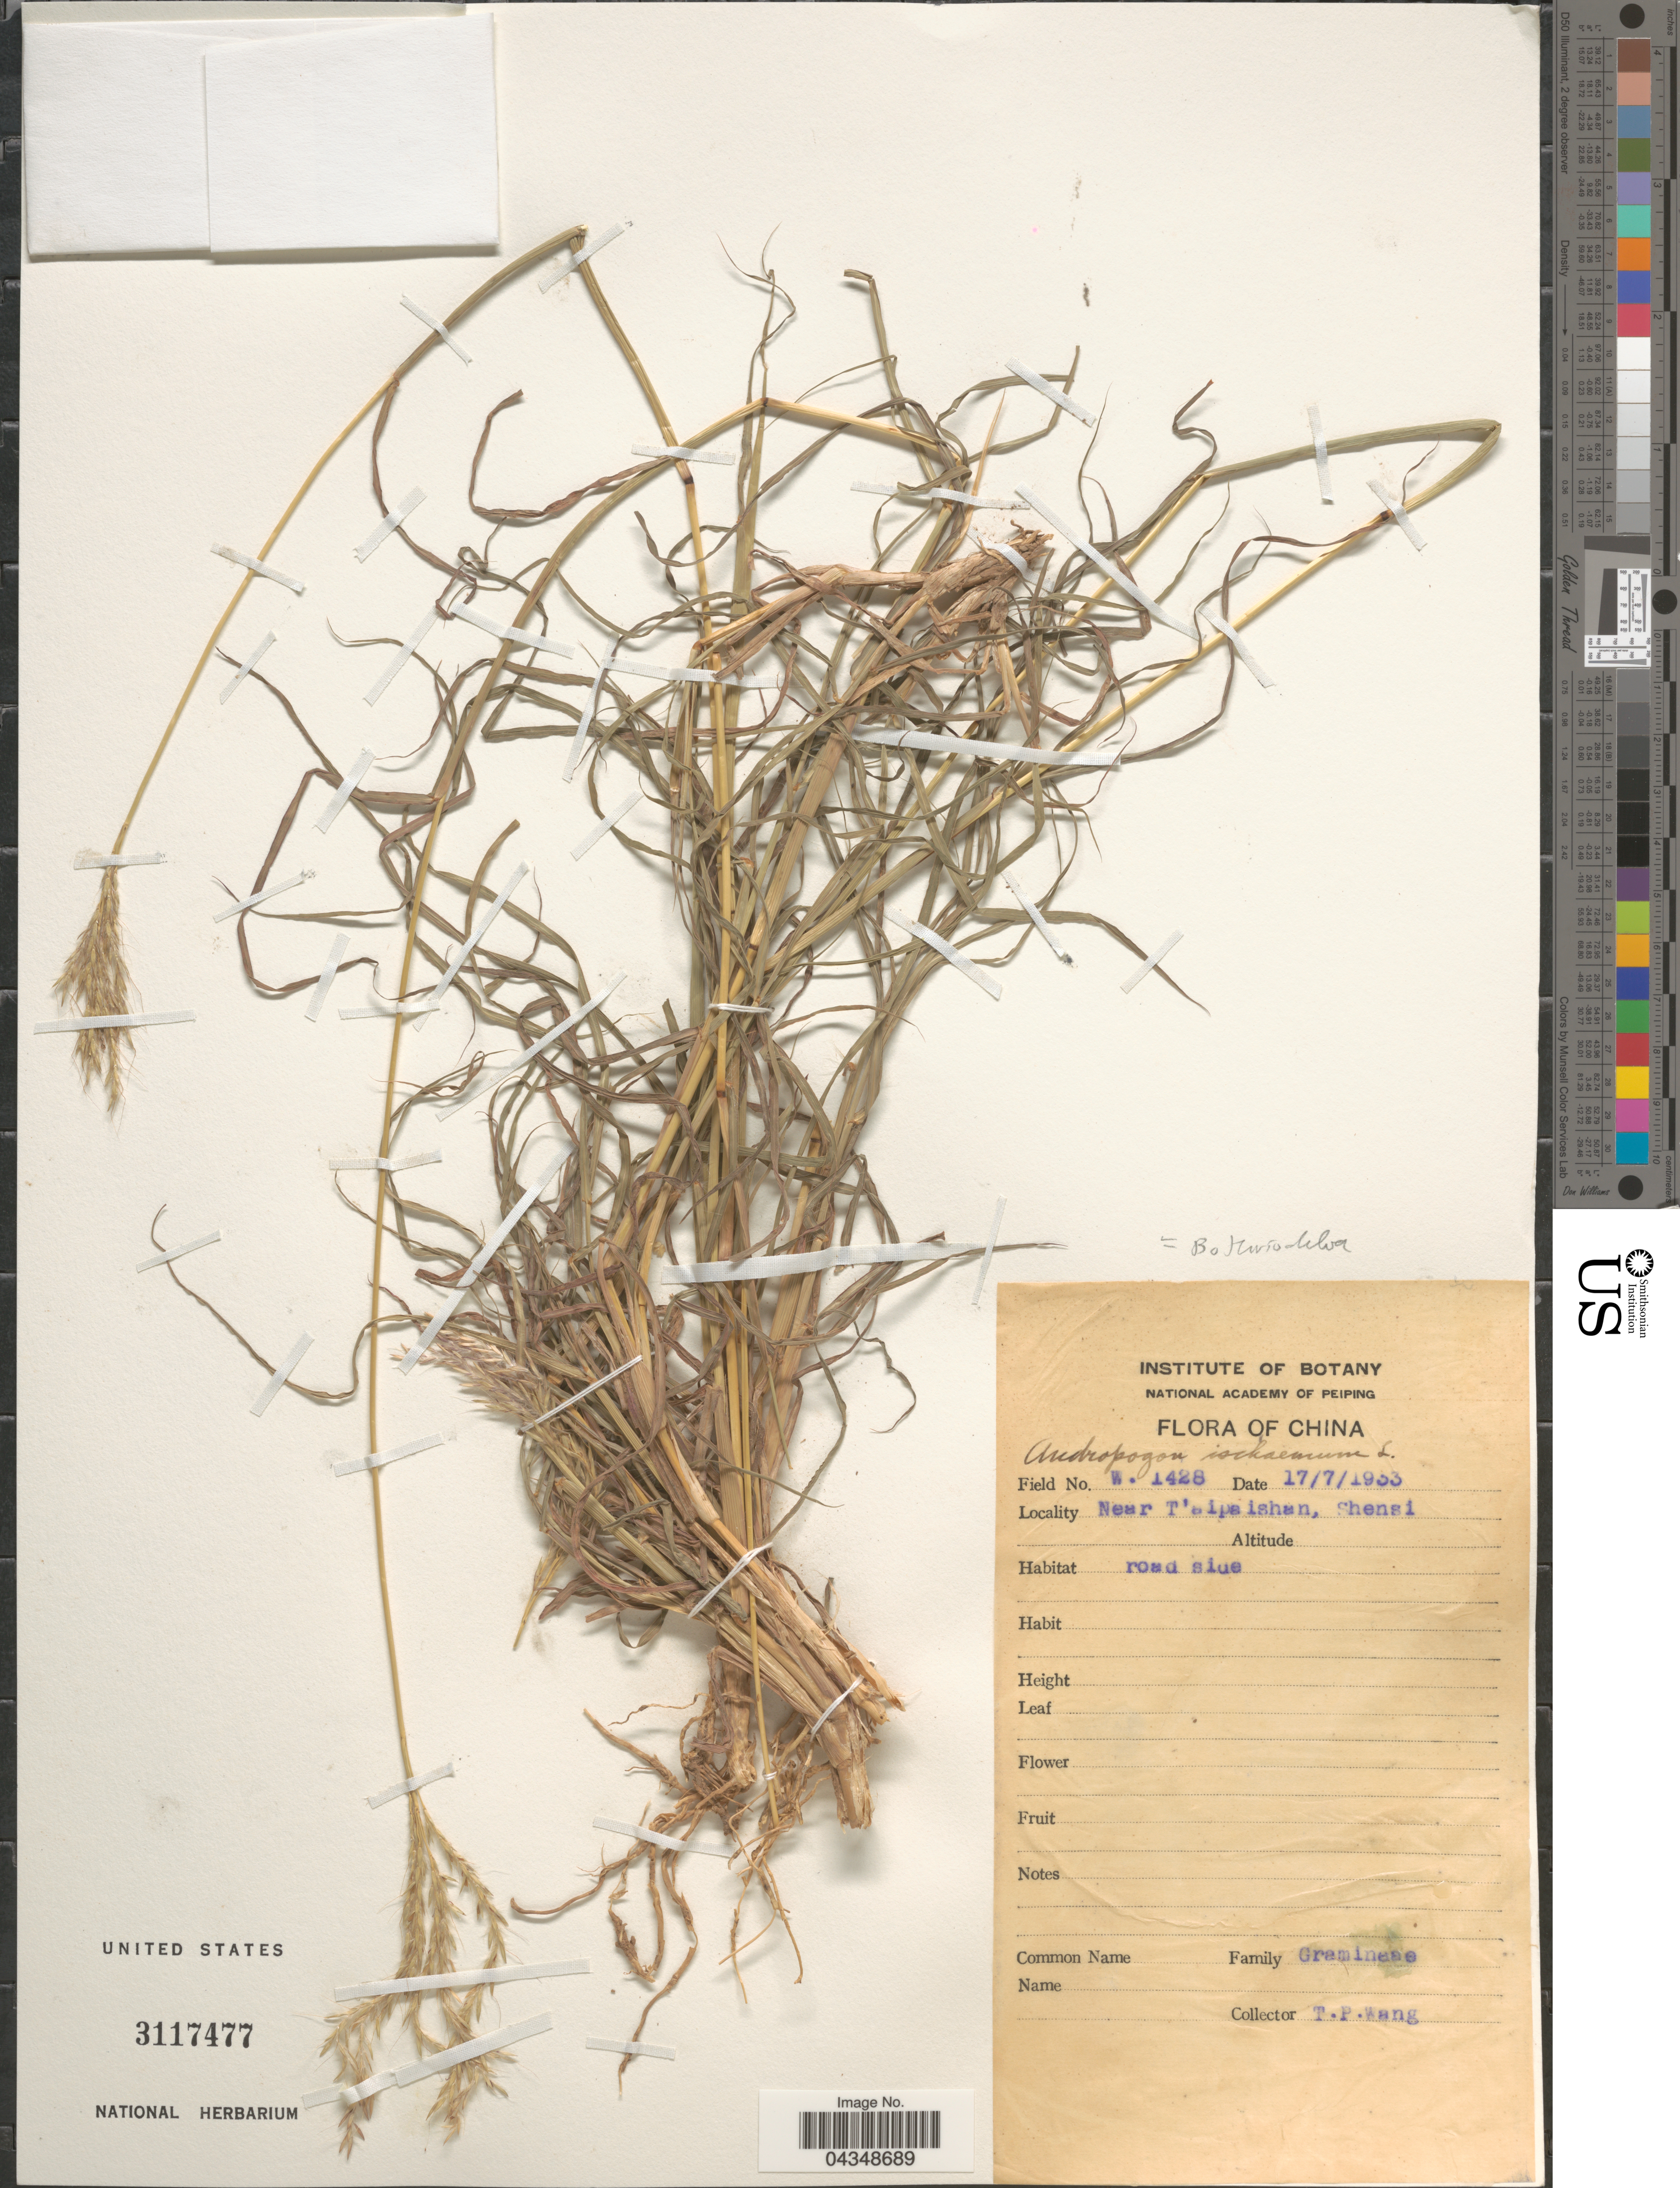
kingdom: Plantae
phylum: Tracheophyta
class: Liliopsida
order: Poales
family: Poaceae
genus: Bothriochloa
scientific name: Bothriochloa ischaemum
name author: (L.) Keng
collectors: T. Wang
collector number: W. 1428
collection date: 1933-07-17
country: China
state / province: Shaanxi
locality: Near T'aipaishan, Shensi.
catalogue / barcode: US 3117477